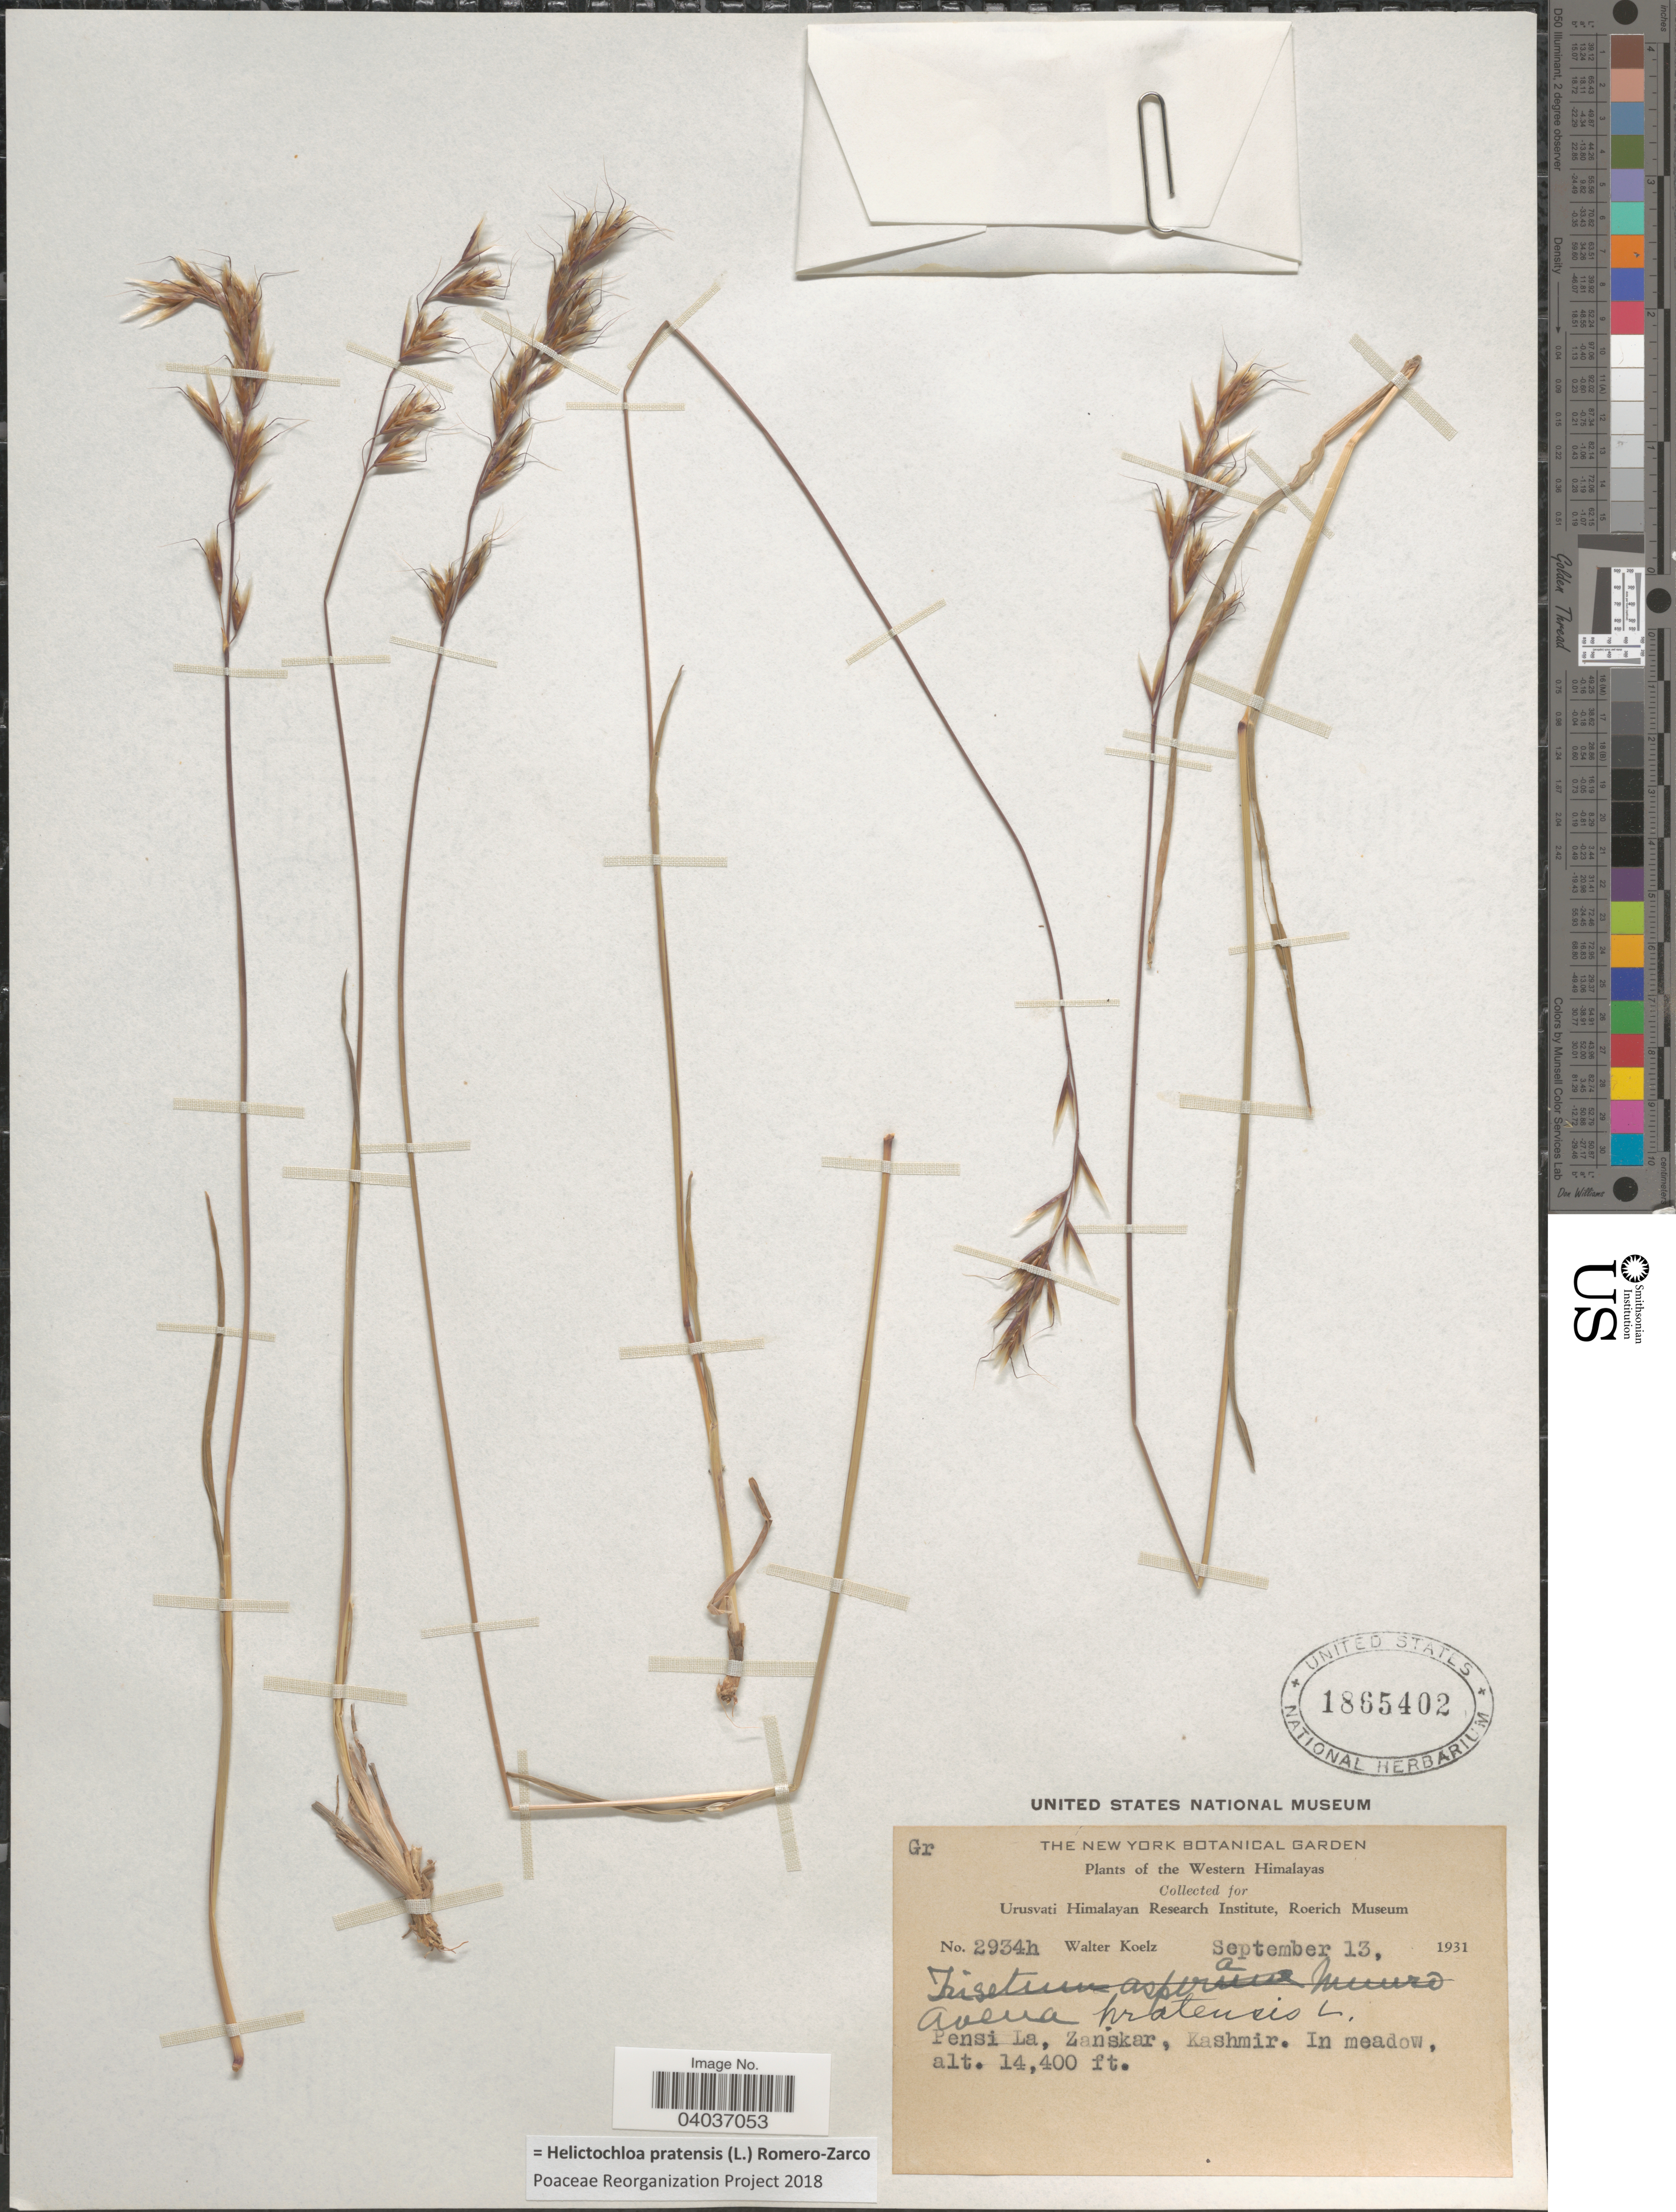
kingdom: Plantae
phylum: Tracheophyta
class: Liliopsida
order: Poales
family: Poaceae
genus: Helictochloa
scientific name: Helictochloa pratensis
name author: (L.) Romero-Zarco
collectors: W. N. Koelz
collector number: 2934h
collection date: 1931-09-13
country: India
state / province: Jammu and Kashmir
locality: Western Himalayas. Pensi La, Zanskar. Kashmir.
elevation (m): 4389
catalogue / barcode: US 1865402